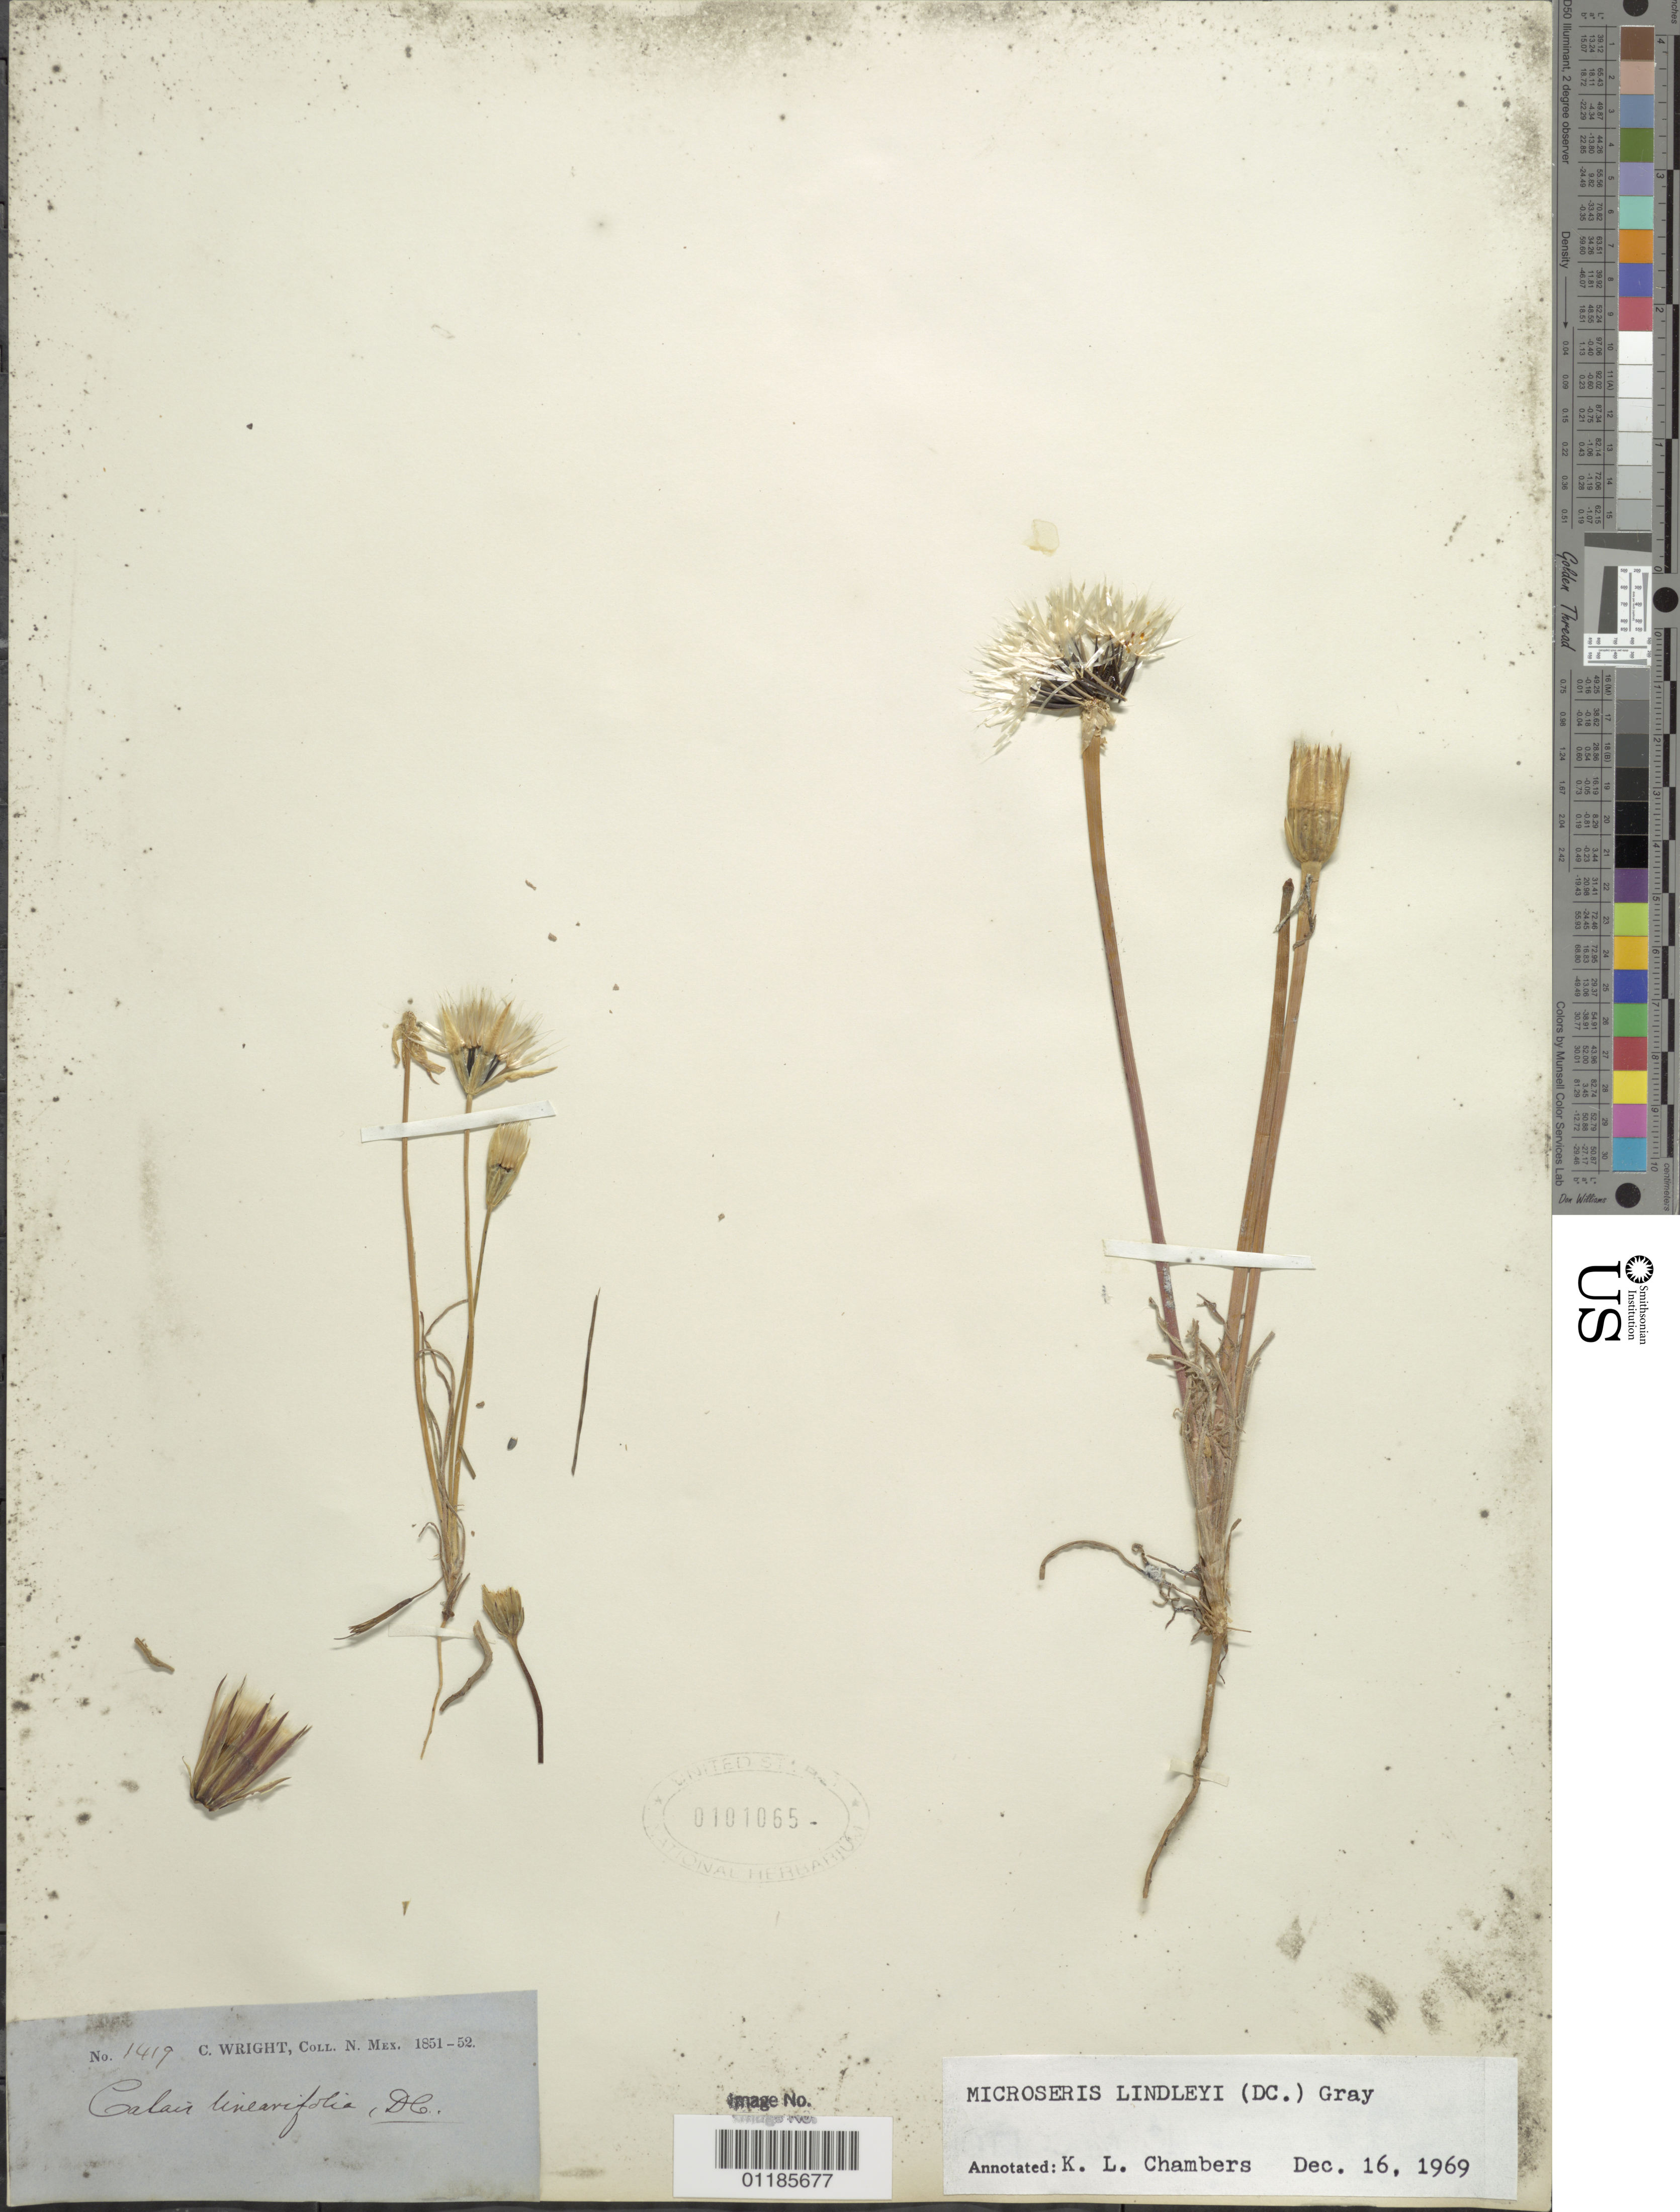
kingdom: Plantae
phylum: Tracheophyta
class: Magnoliopsida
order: Asterales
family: Asteraceae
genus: Uropappus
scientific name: Uropappus lindleyi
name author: (DC.) Nutt.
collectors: C. Wright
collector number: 1419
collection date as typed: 1851 to -- --- 1852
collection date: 1851/1852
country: United States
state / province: New Mexico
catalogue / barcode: US 101065